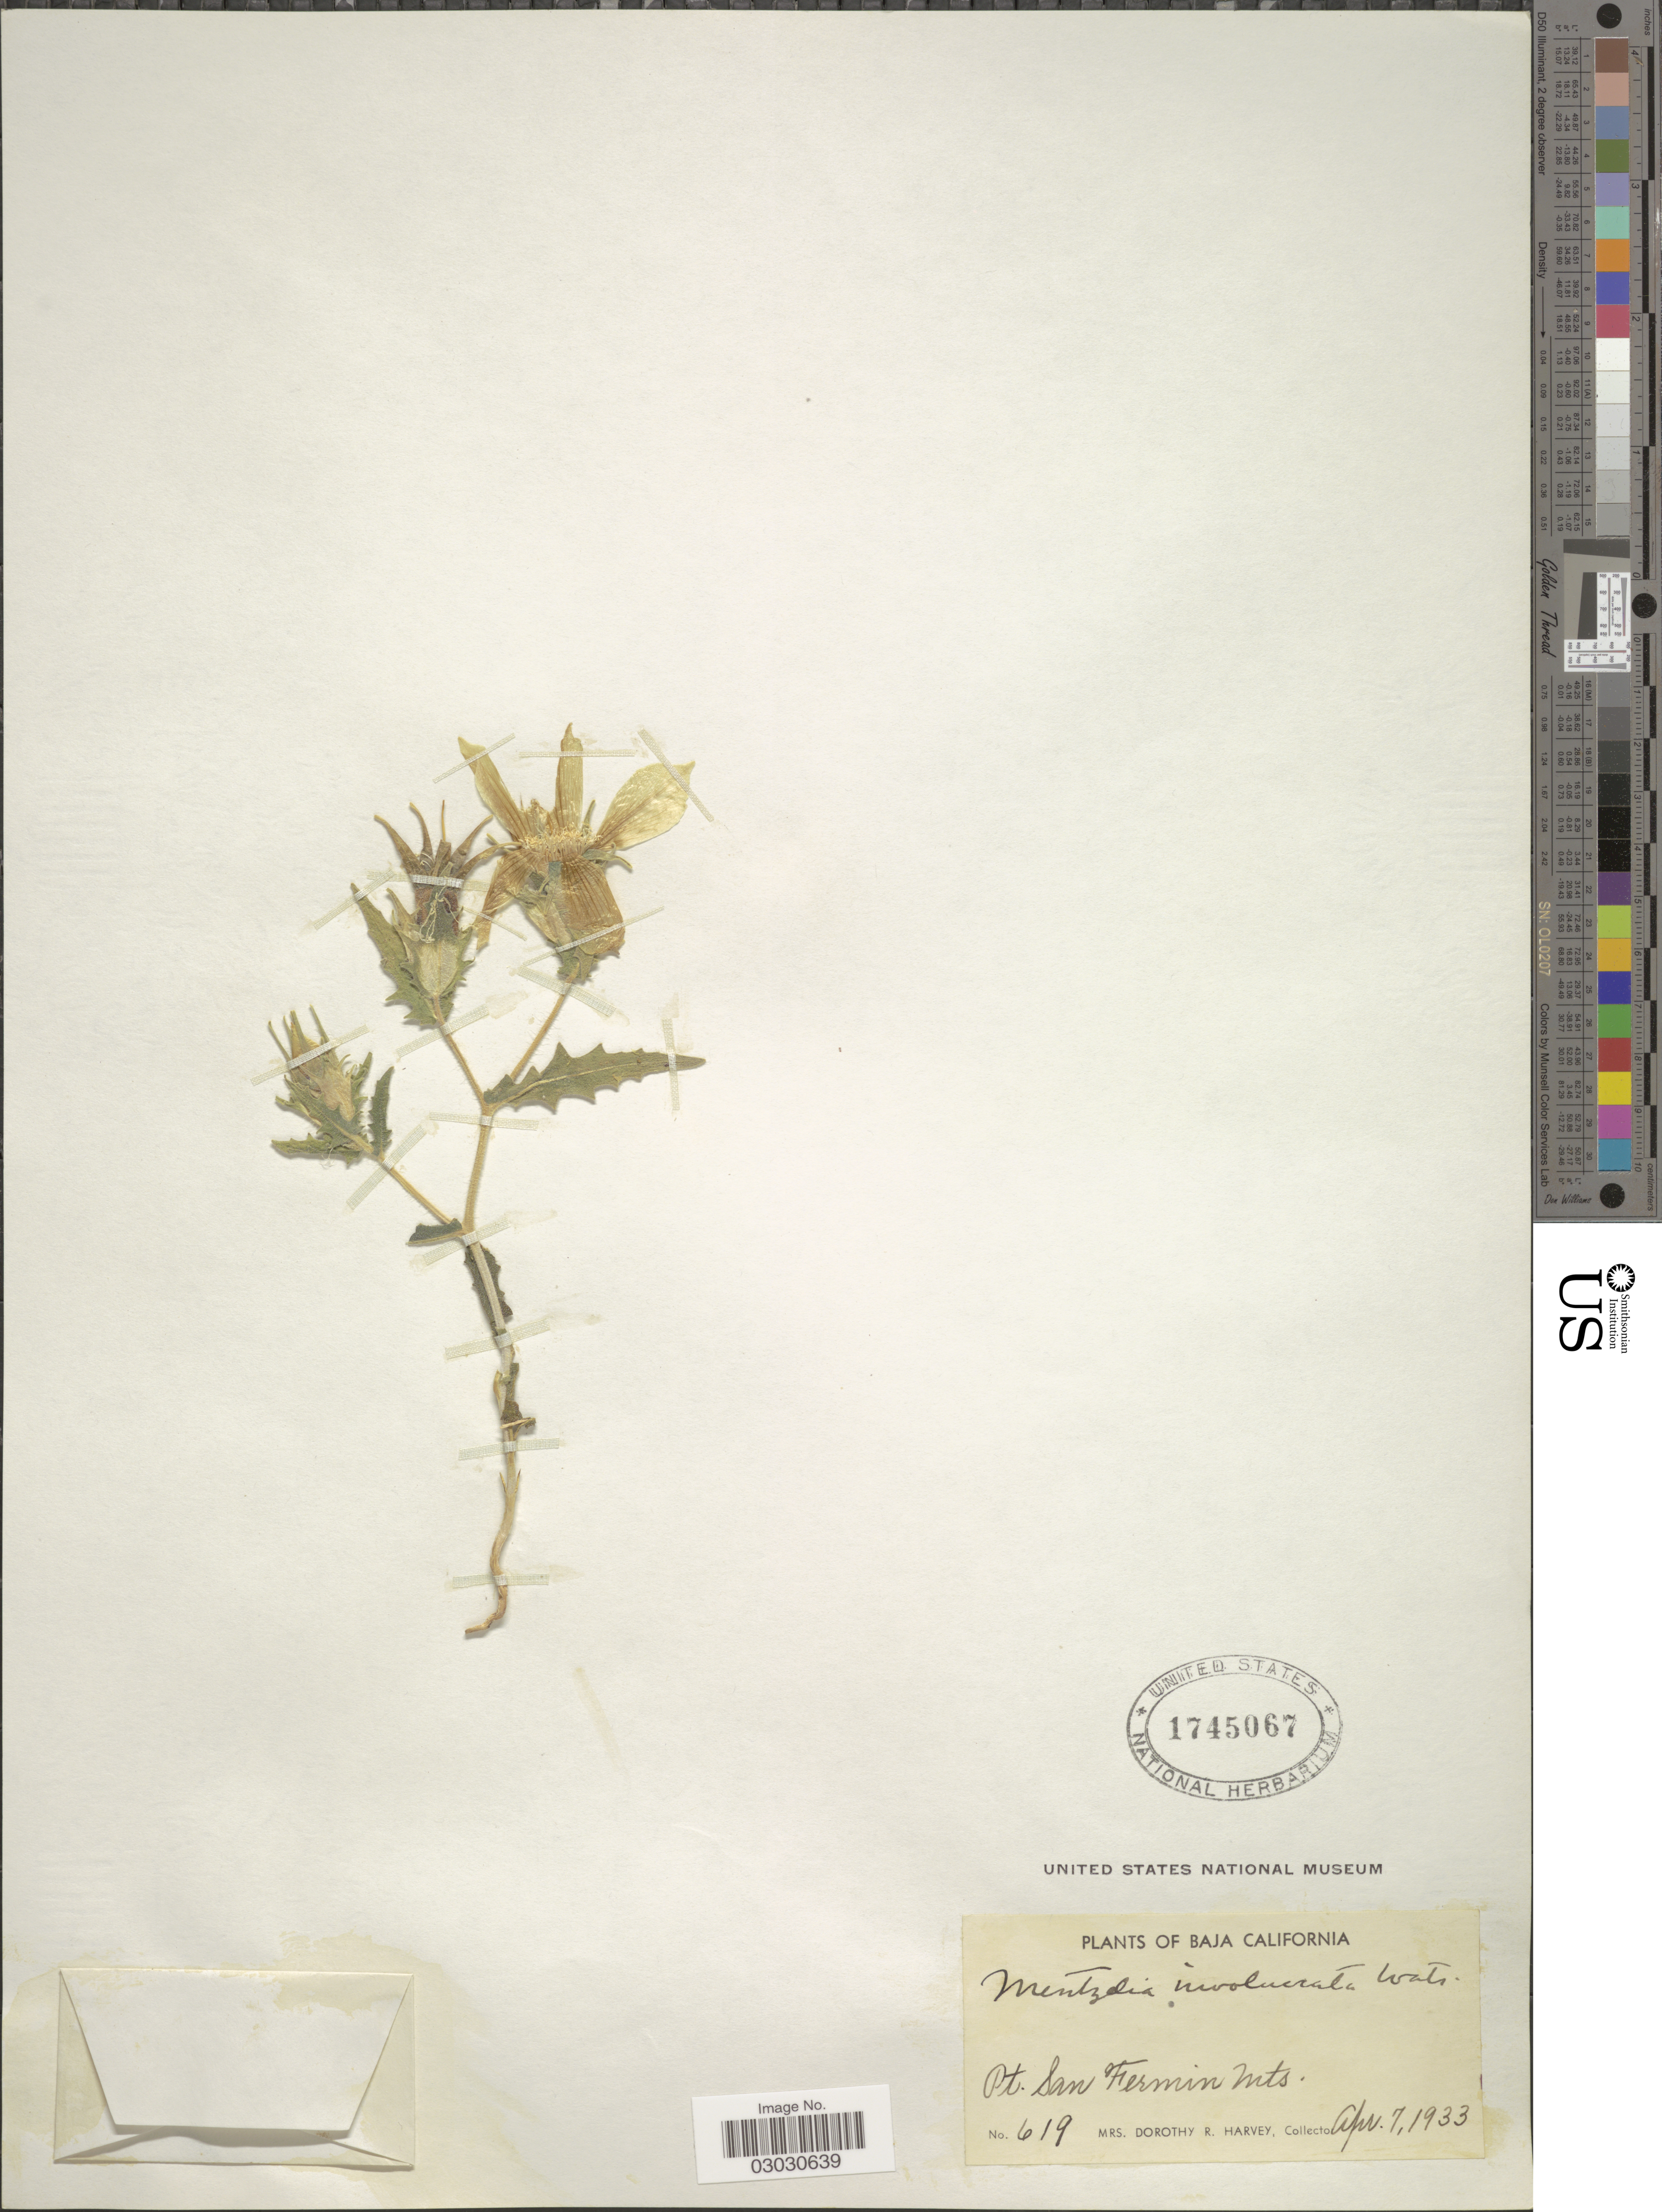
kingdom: Plantae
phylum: Tracheophyta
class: Magnoliopsida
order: Cornales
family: Loasaceae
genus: Mentzelia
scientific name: Mentzelia involucrata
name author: S. Watson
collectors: Harvey, Mrs. D. R.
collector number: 619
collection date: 1933-04-07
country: Mexico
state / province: Baja California Norte / Baja California Sur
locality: At San Fermin Mts.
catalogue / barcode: US 1745067